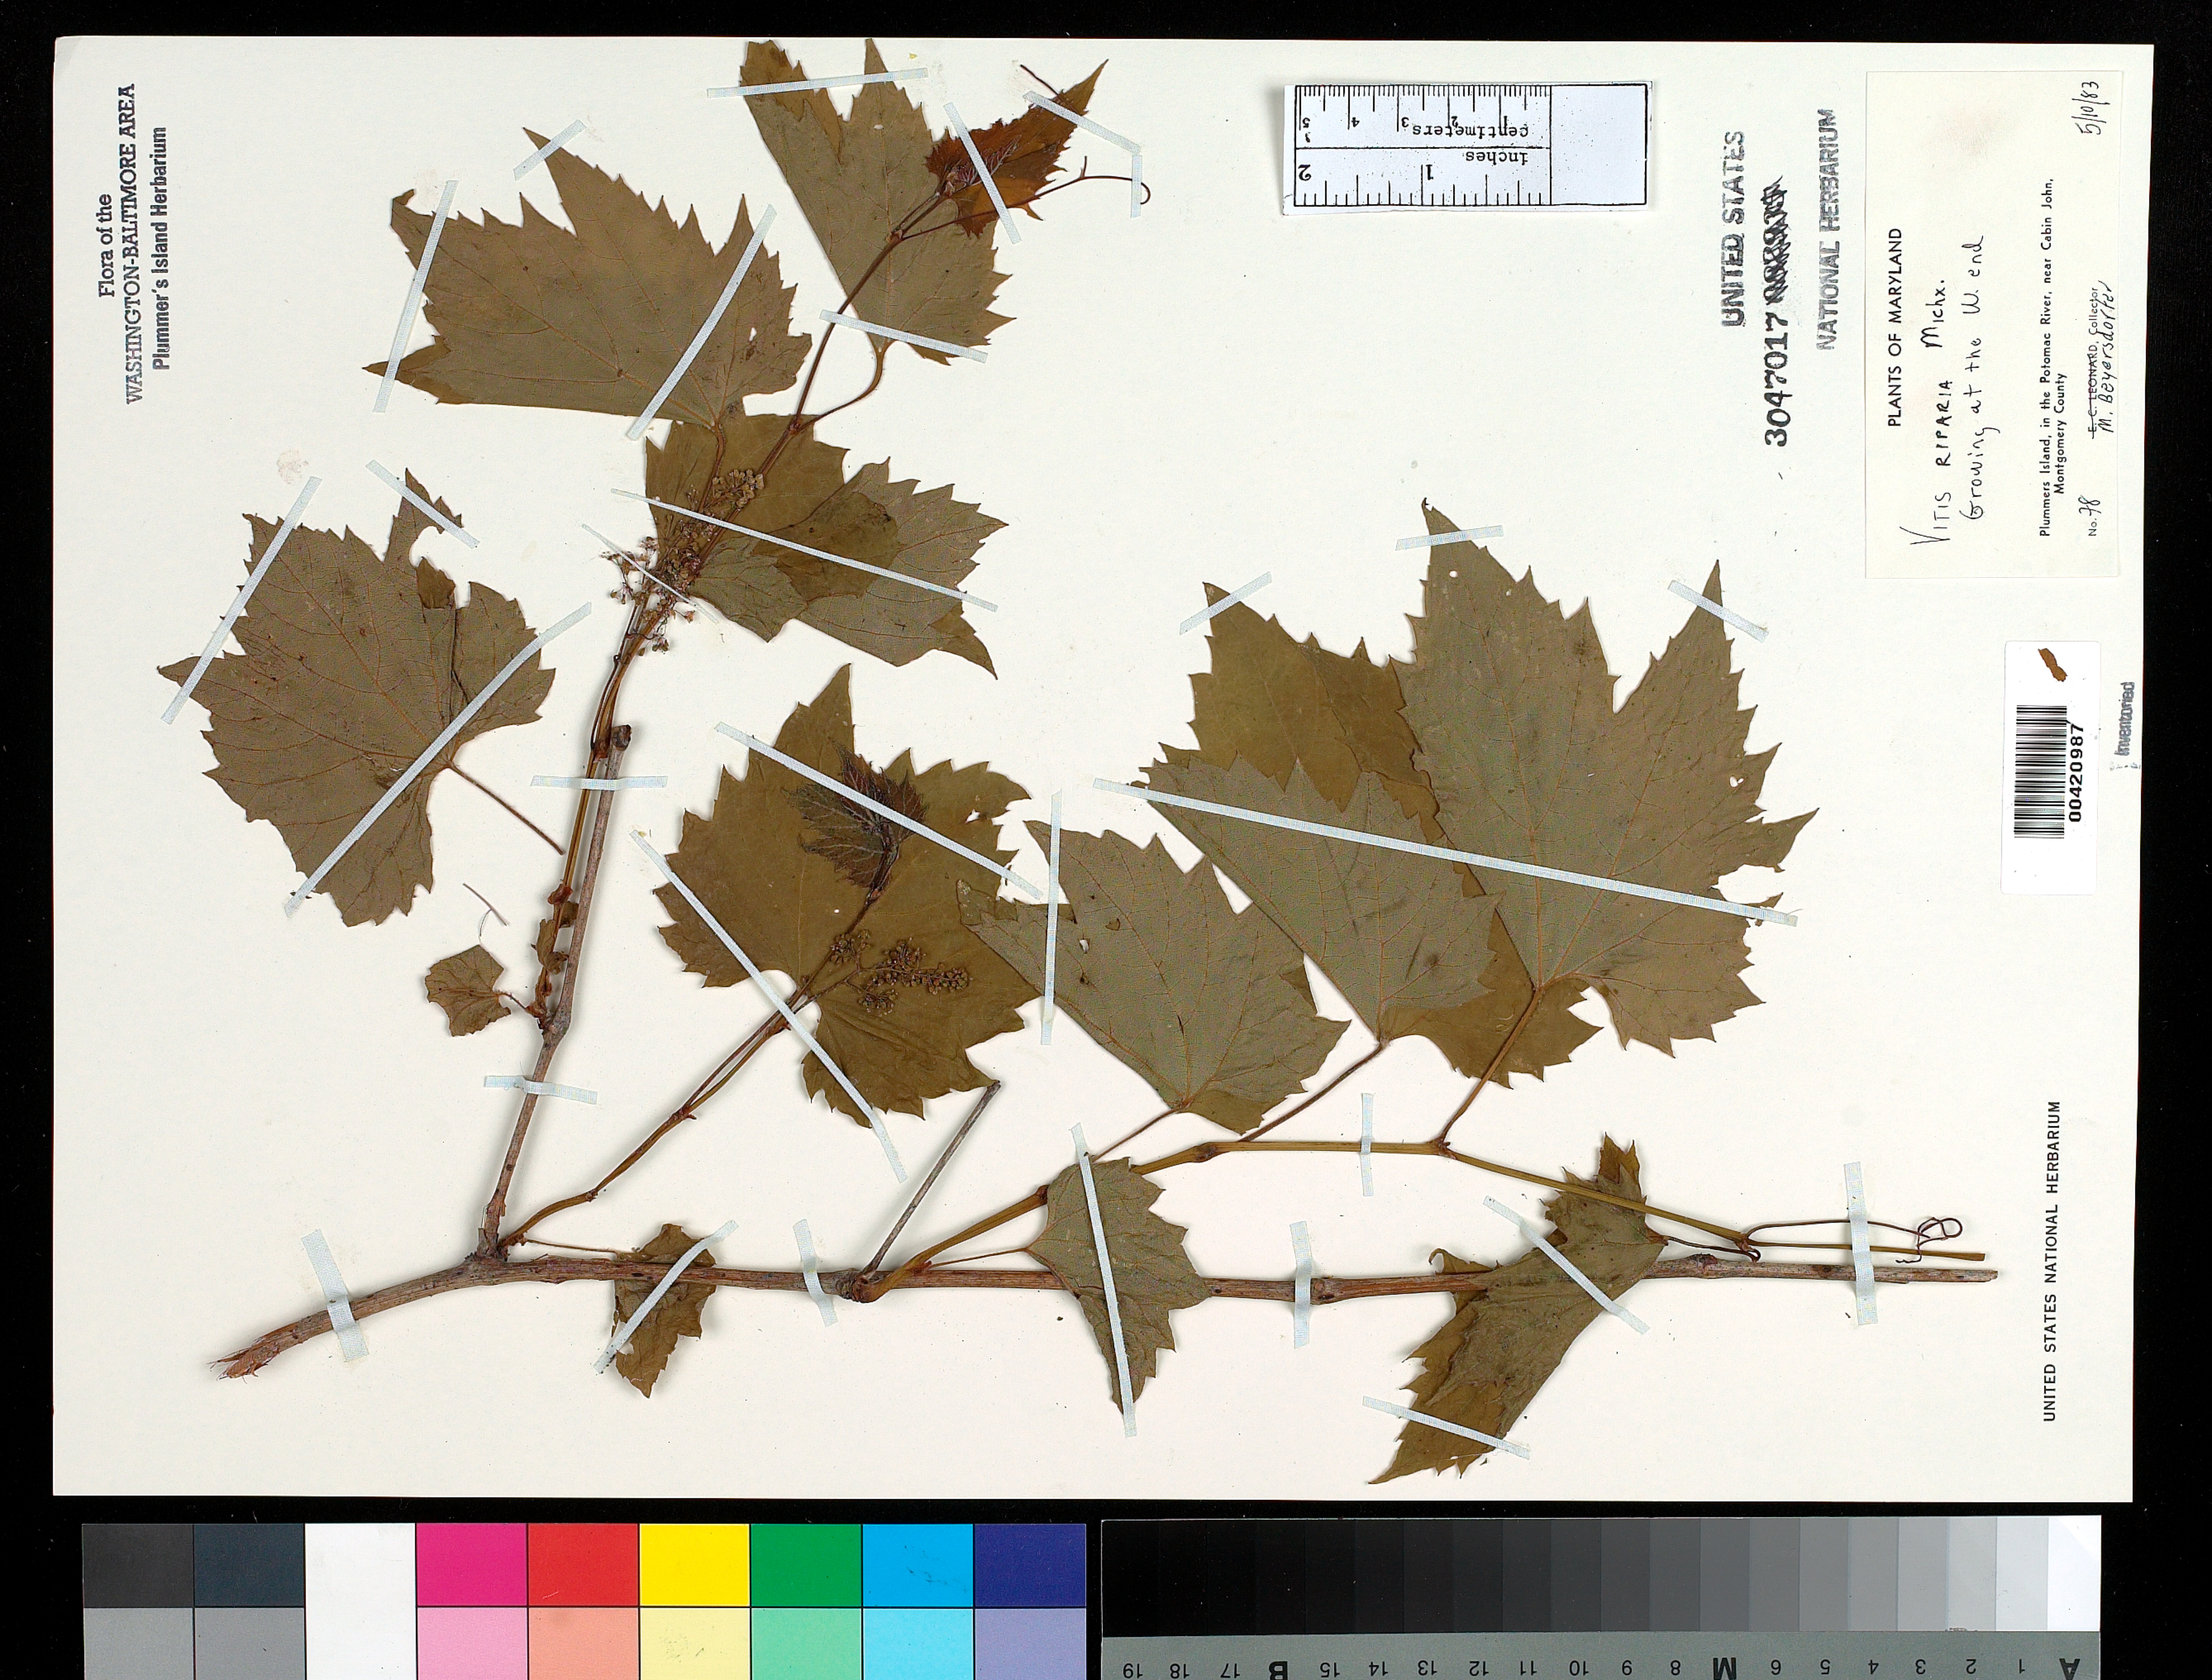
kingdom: Plantae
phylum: Tracheophyta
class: Magnoliopsida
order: Vitales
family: Vitaceae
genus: Vitis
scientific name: Vitis riparia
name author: Michx.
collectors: M. Beyersdorfer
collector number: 78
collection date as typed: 10 May 1983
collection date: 1983-05-10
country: United States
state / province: Maryland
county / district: Montgomery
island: Plummers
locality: Plummer's Island; west end C. & O. Canal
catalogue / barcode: US 3047017